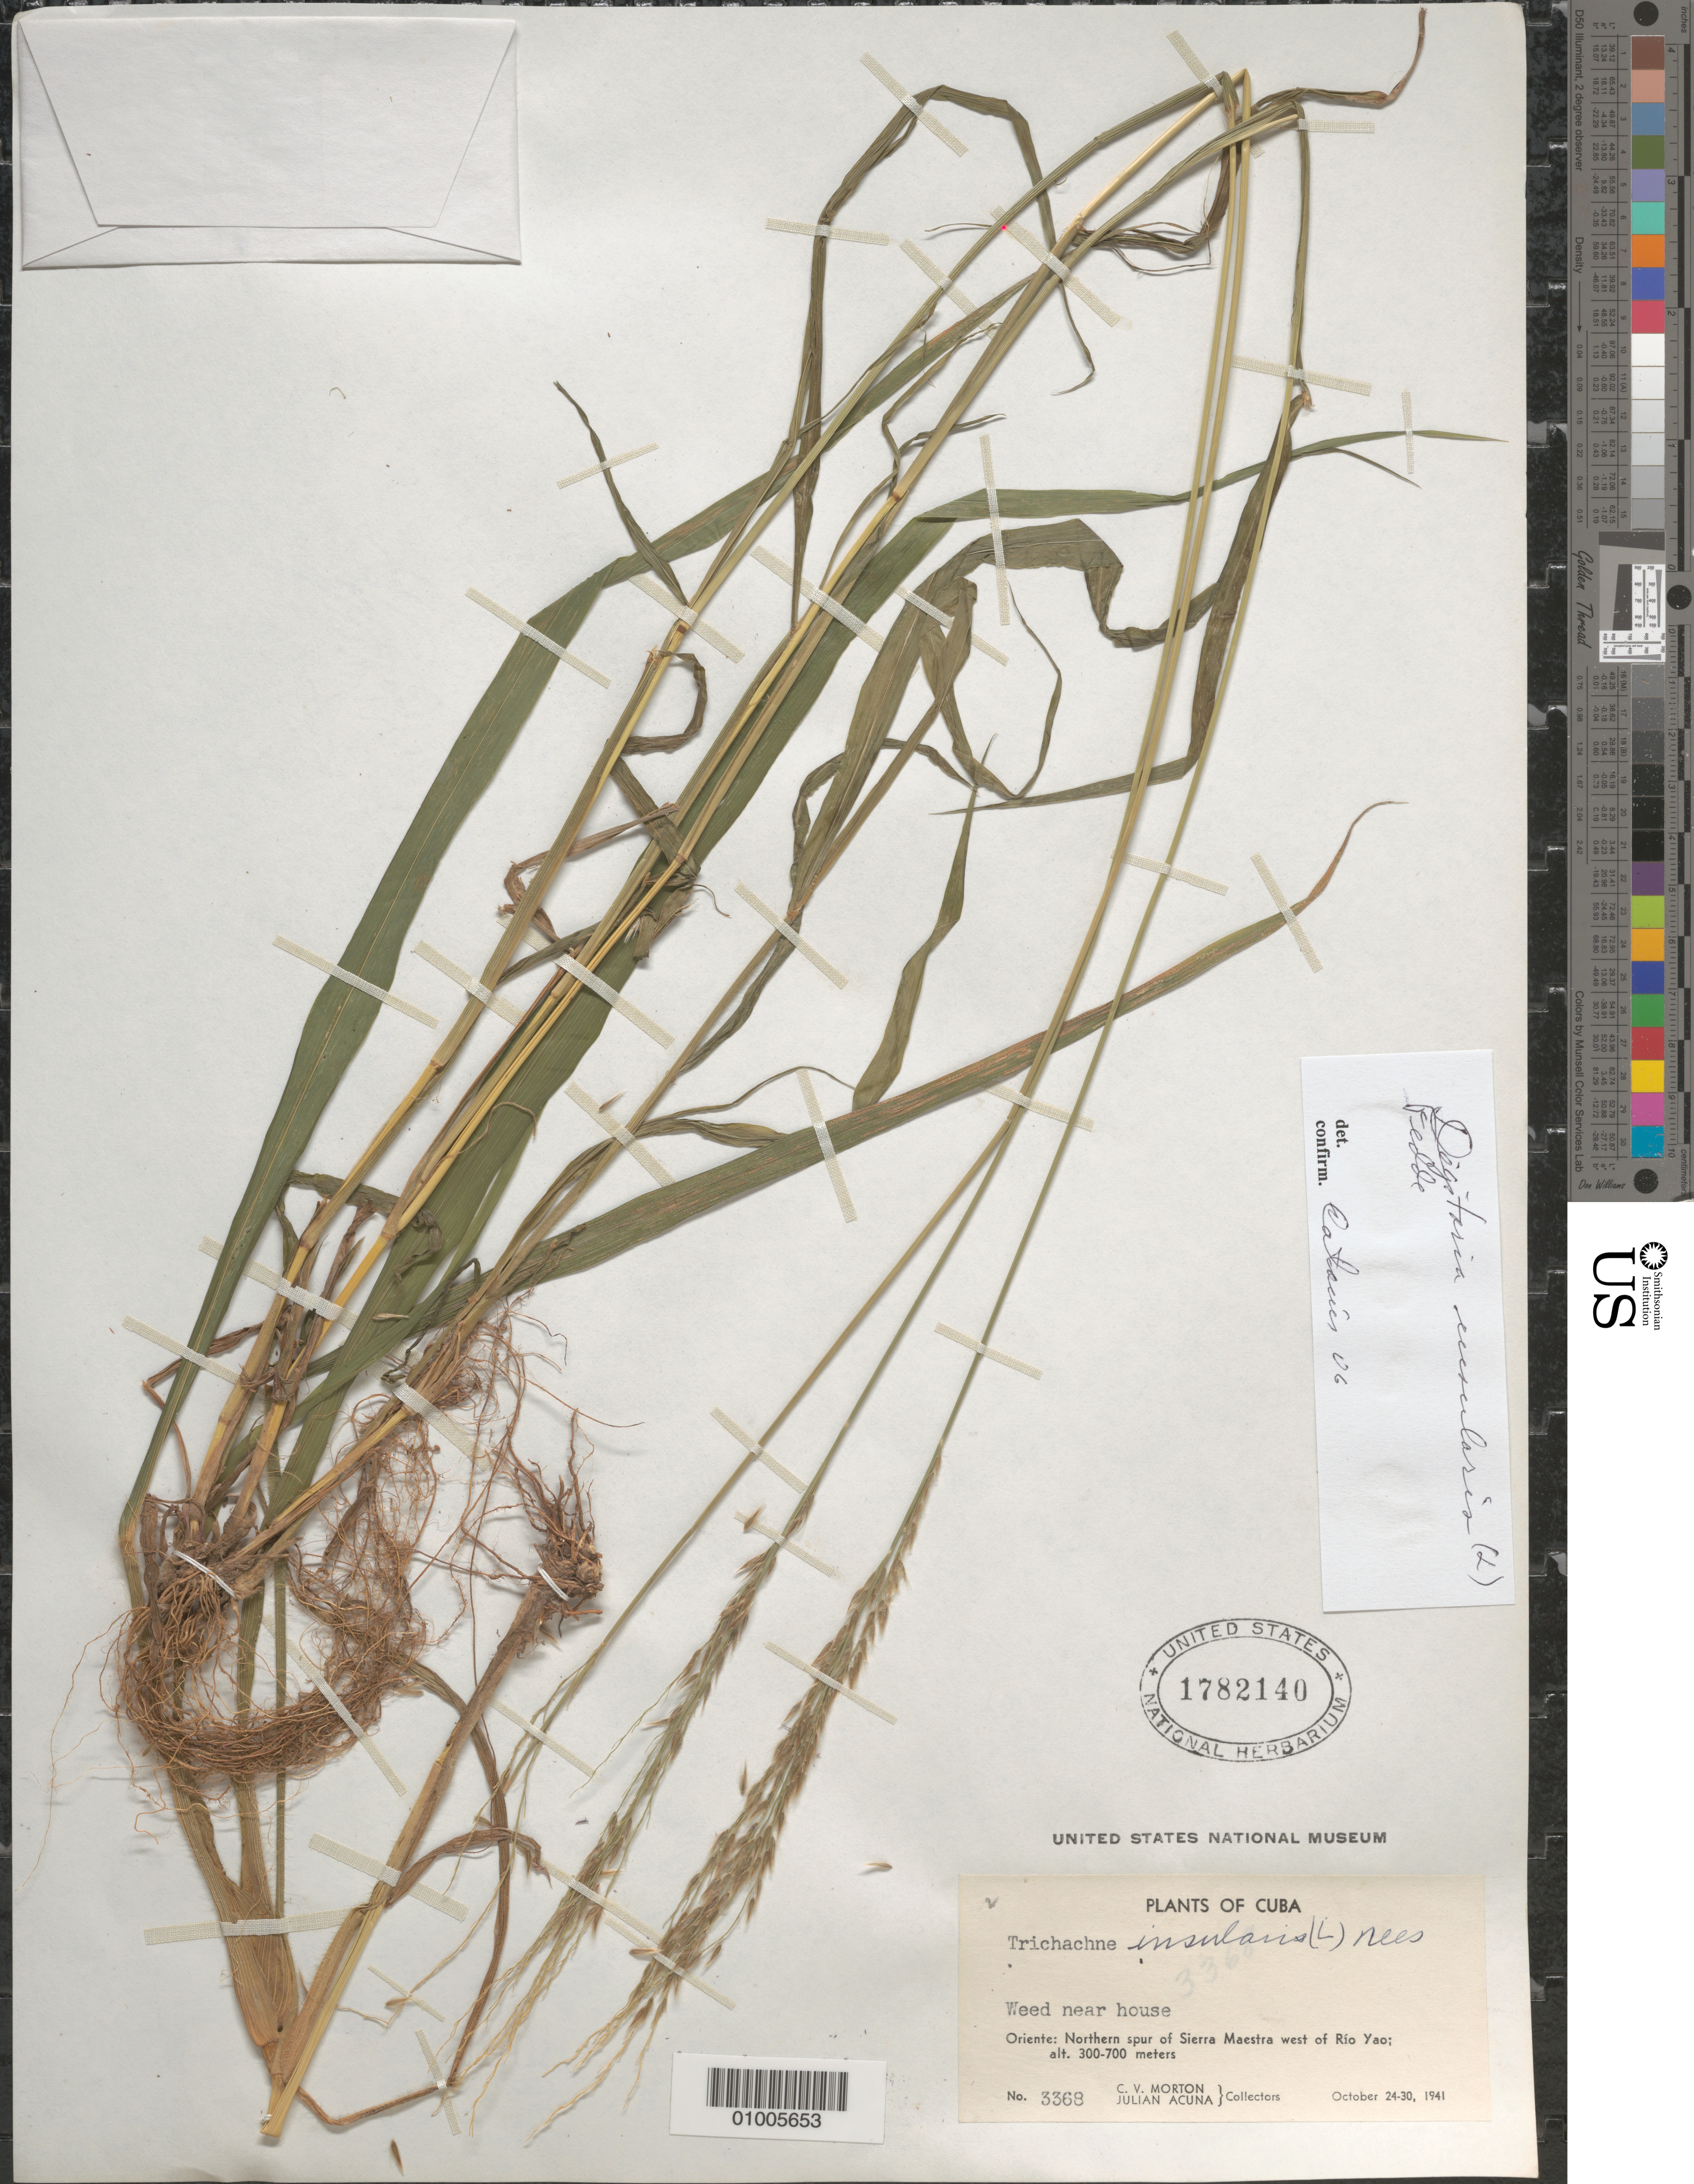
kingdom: Plantae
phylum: Tracheophyta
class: Liliopsida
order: Poales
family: Poaceae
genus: Digitaria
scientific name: Digitaria insularis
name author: (L.) Mez ex Ekman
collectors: C. V. Morton & J. Acuña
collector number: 3368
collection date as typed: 24 Oct 1941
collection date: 1941-10-24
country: Cuba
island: Cuba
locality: Oriente: Northern spur of Sierra Maestra west of Rio Yao; weed near house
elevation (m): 300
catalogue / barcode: US 1782140